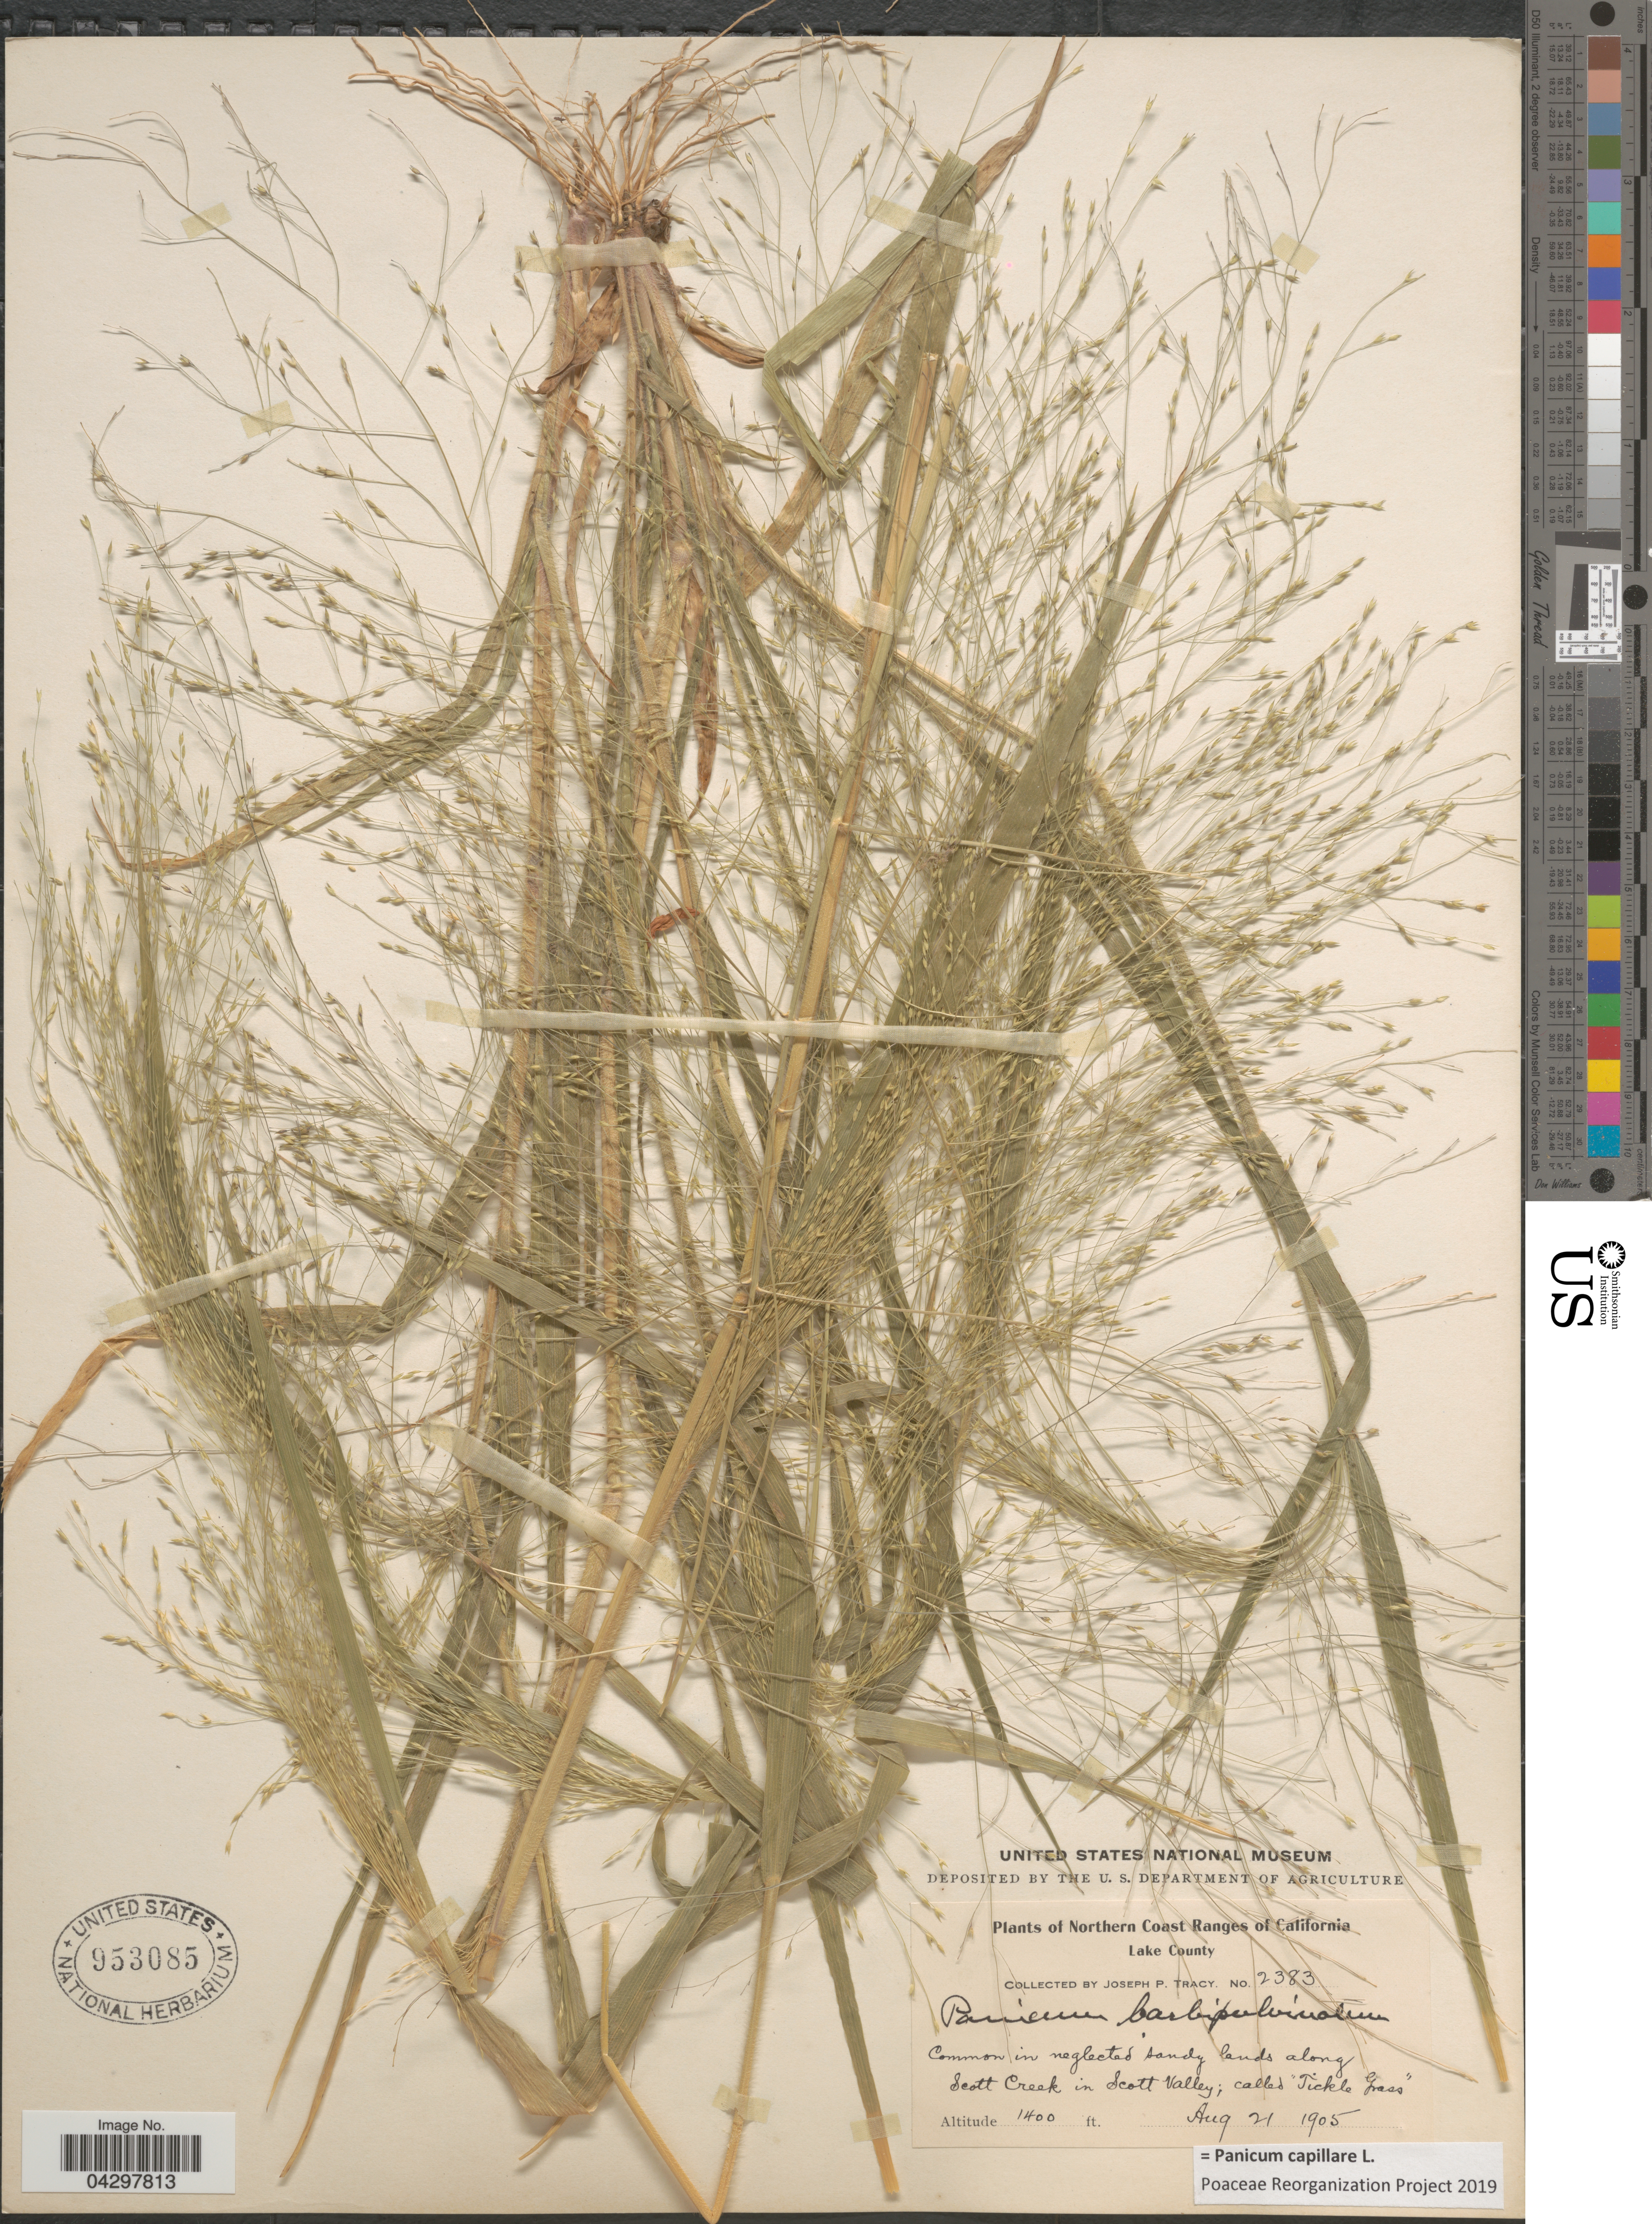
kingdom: Plantae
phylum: Tracheophyta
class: Liliopsida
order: Poales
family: Poaceae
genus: Panicum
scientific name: Panicum capillare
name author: L.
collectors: J. Tracy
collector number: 2383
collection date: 1905-08-21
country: United States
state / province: California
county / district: Lake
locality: Northern Coast Ranges of California. Lake County. Common in neglected sandy lands along Scott Creek in Scott Valley.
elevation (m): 427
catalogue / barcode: US 953085